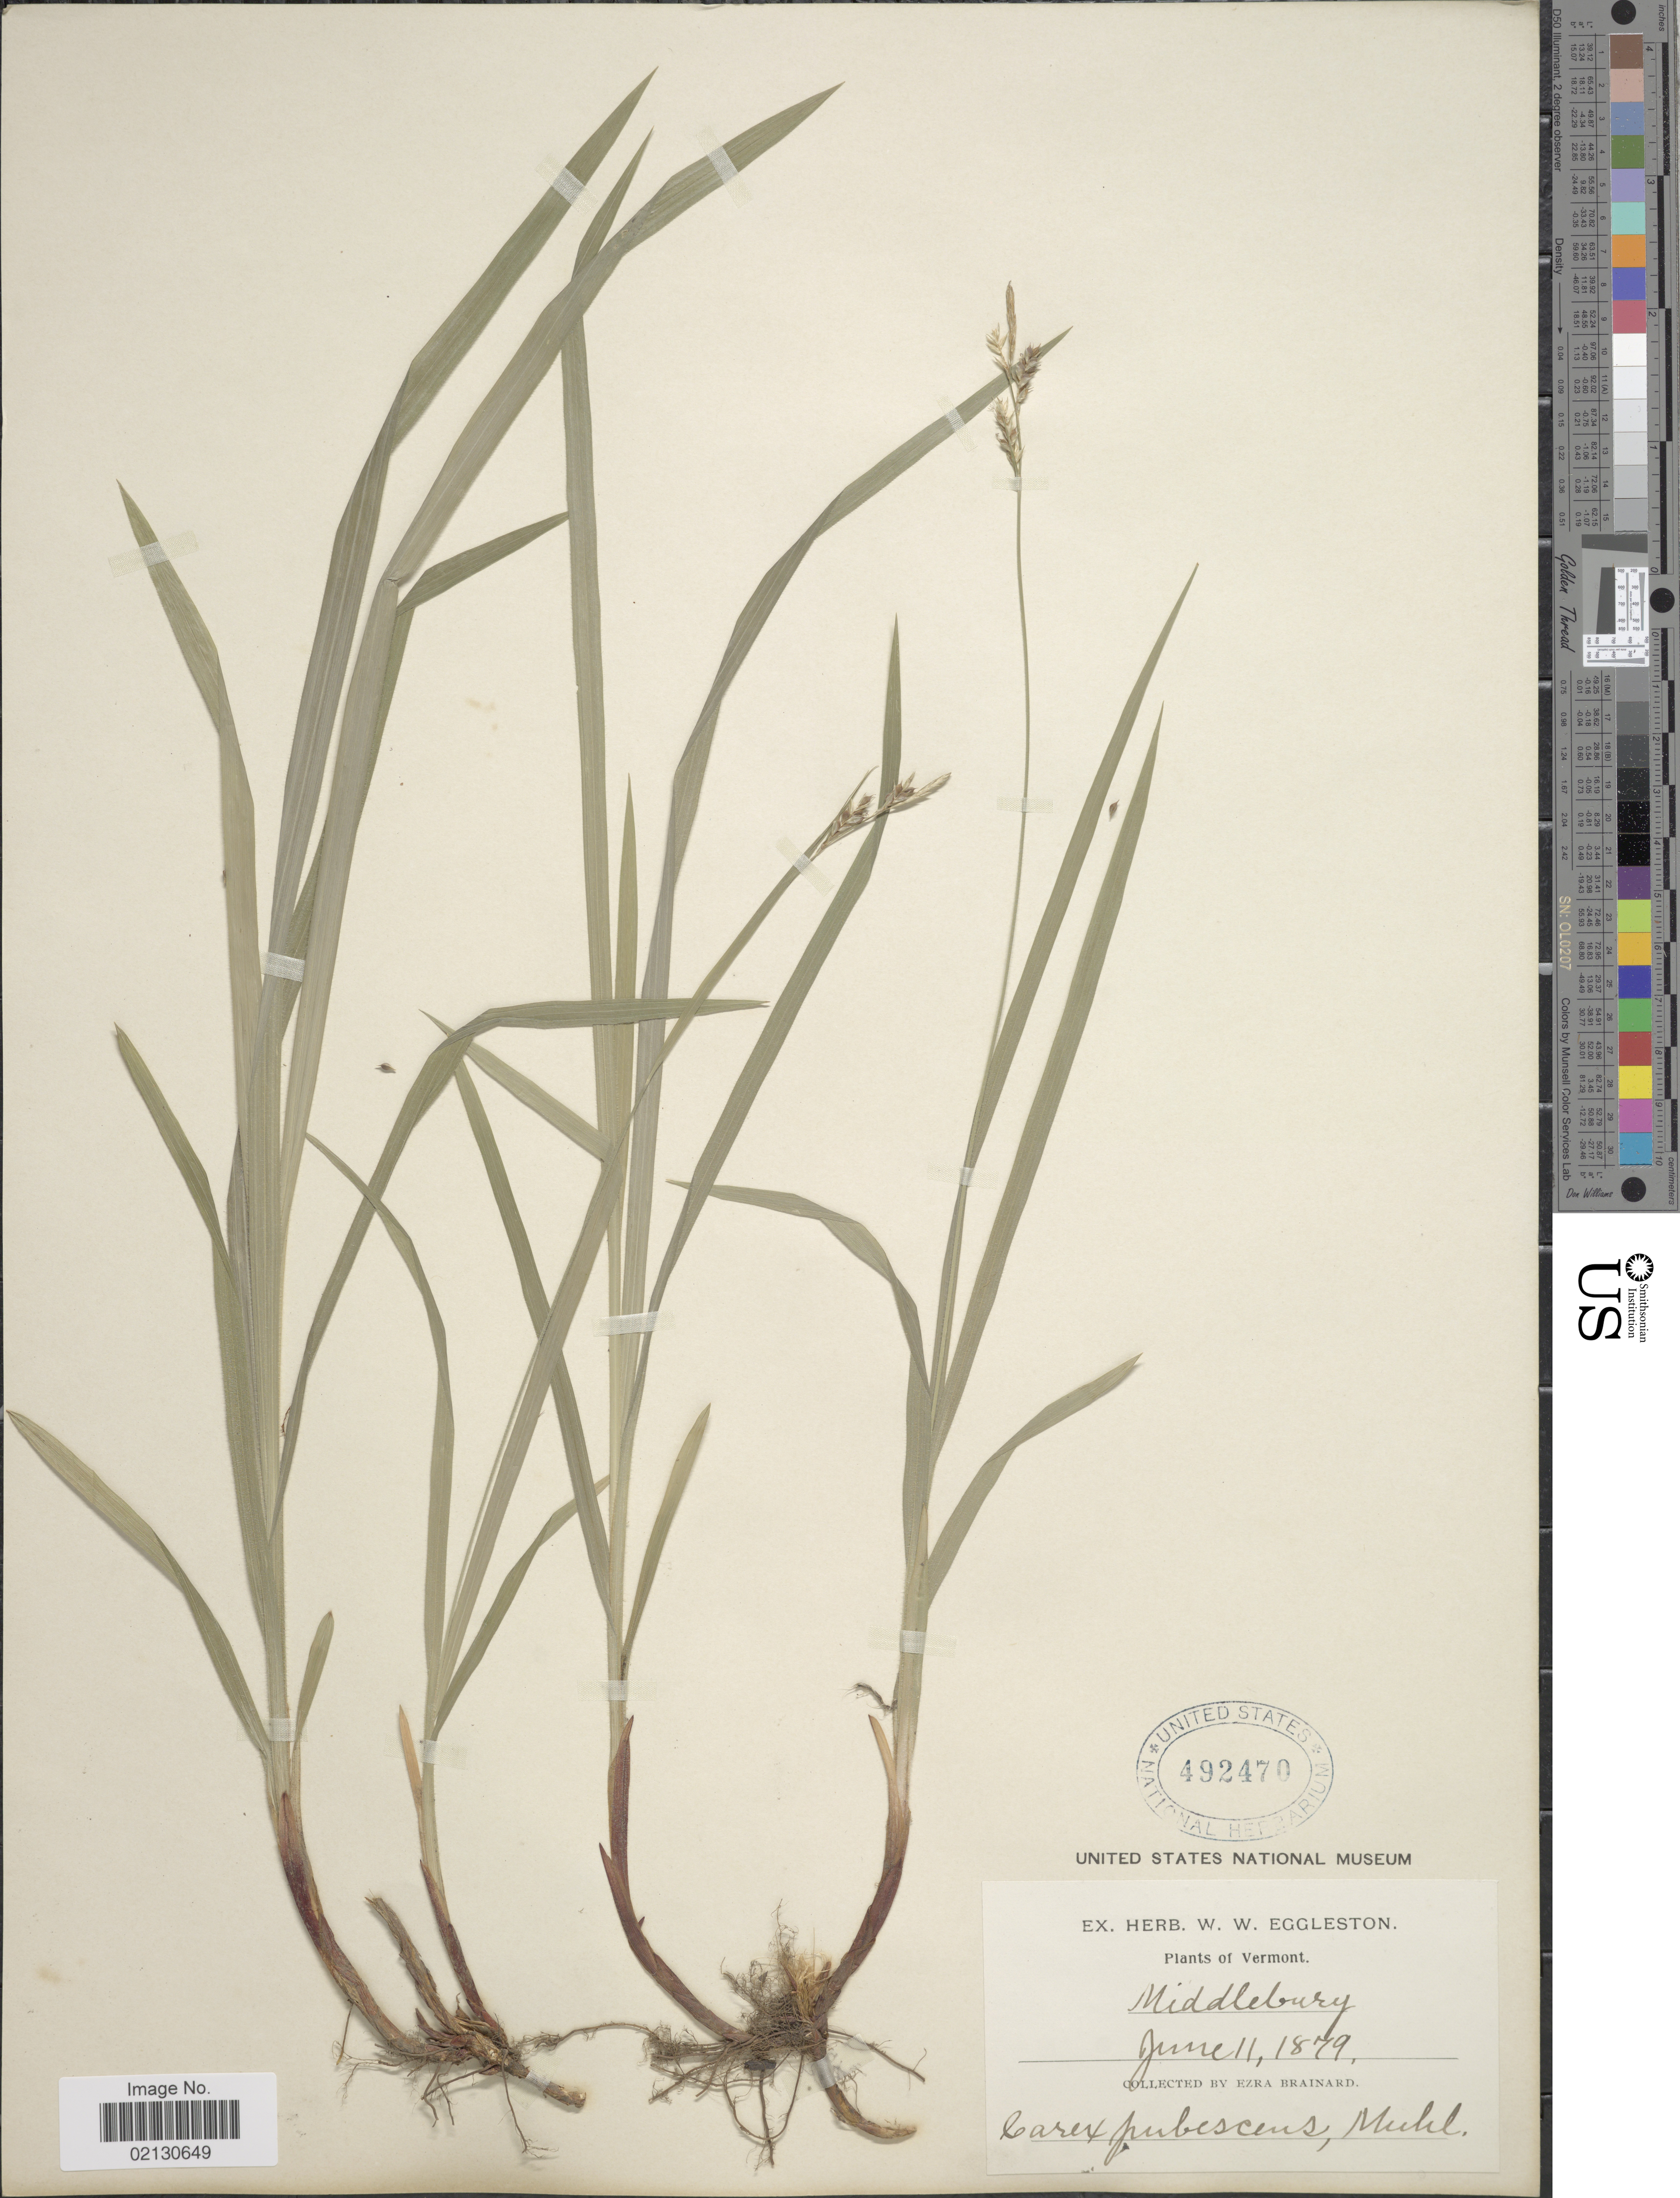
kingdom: Plantae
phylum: Tracheophyta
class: Liliopsida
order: Poales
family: Cyperaceae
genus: Carex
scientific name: Carex hirtifolia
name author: Mack.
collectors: E. Brainard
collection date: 1879-06-11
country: United States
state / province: Vermont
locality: Middlebury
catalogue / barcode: US 492470